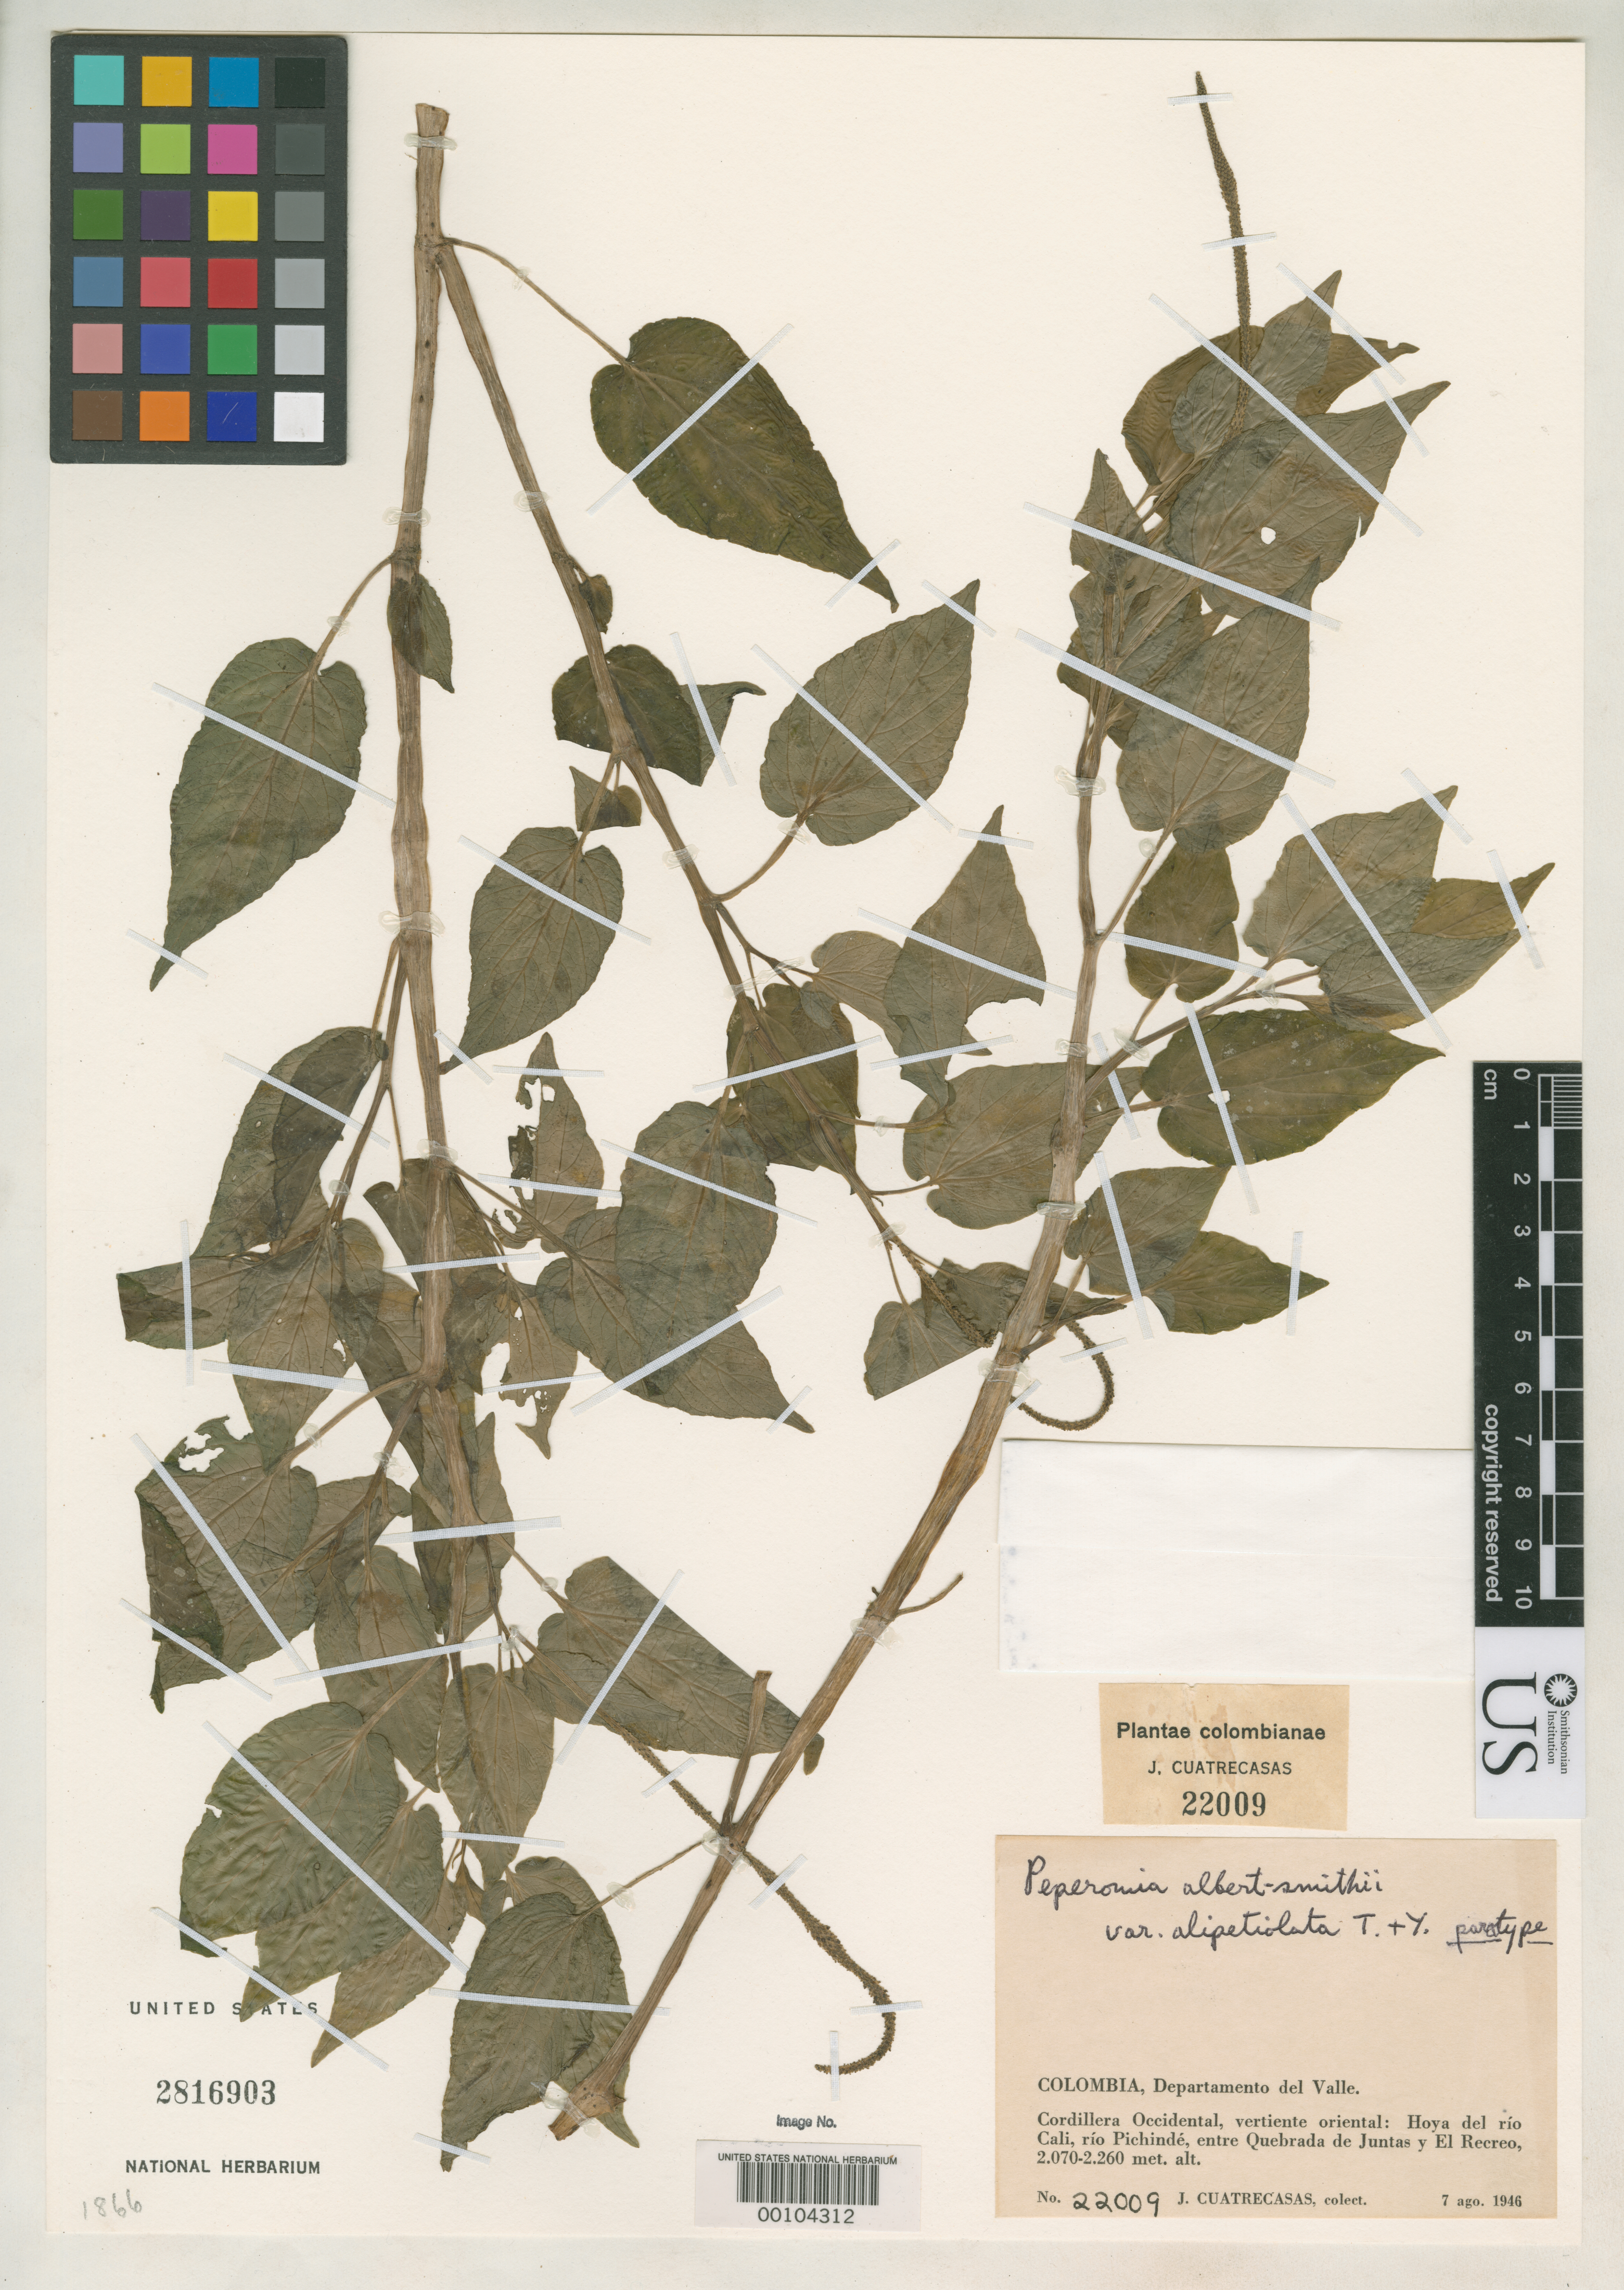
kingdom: Plantae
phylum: Tracheophyta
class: Magnoliopsida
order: Piperales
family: Piperaceae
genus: Peperomia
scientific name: Peperomia sp. nov.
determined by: Jiménez, J. E.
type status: Paratype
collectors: J. Cuatrecasas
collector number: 22009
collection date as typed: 07 Aug 1946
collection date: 1946-08-07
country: Colombia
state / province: Valle del Cauca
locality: Cordillera Oriental, between Quebrada de Juntas and El Recreo.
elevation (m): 2070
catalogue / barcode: US 2816903